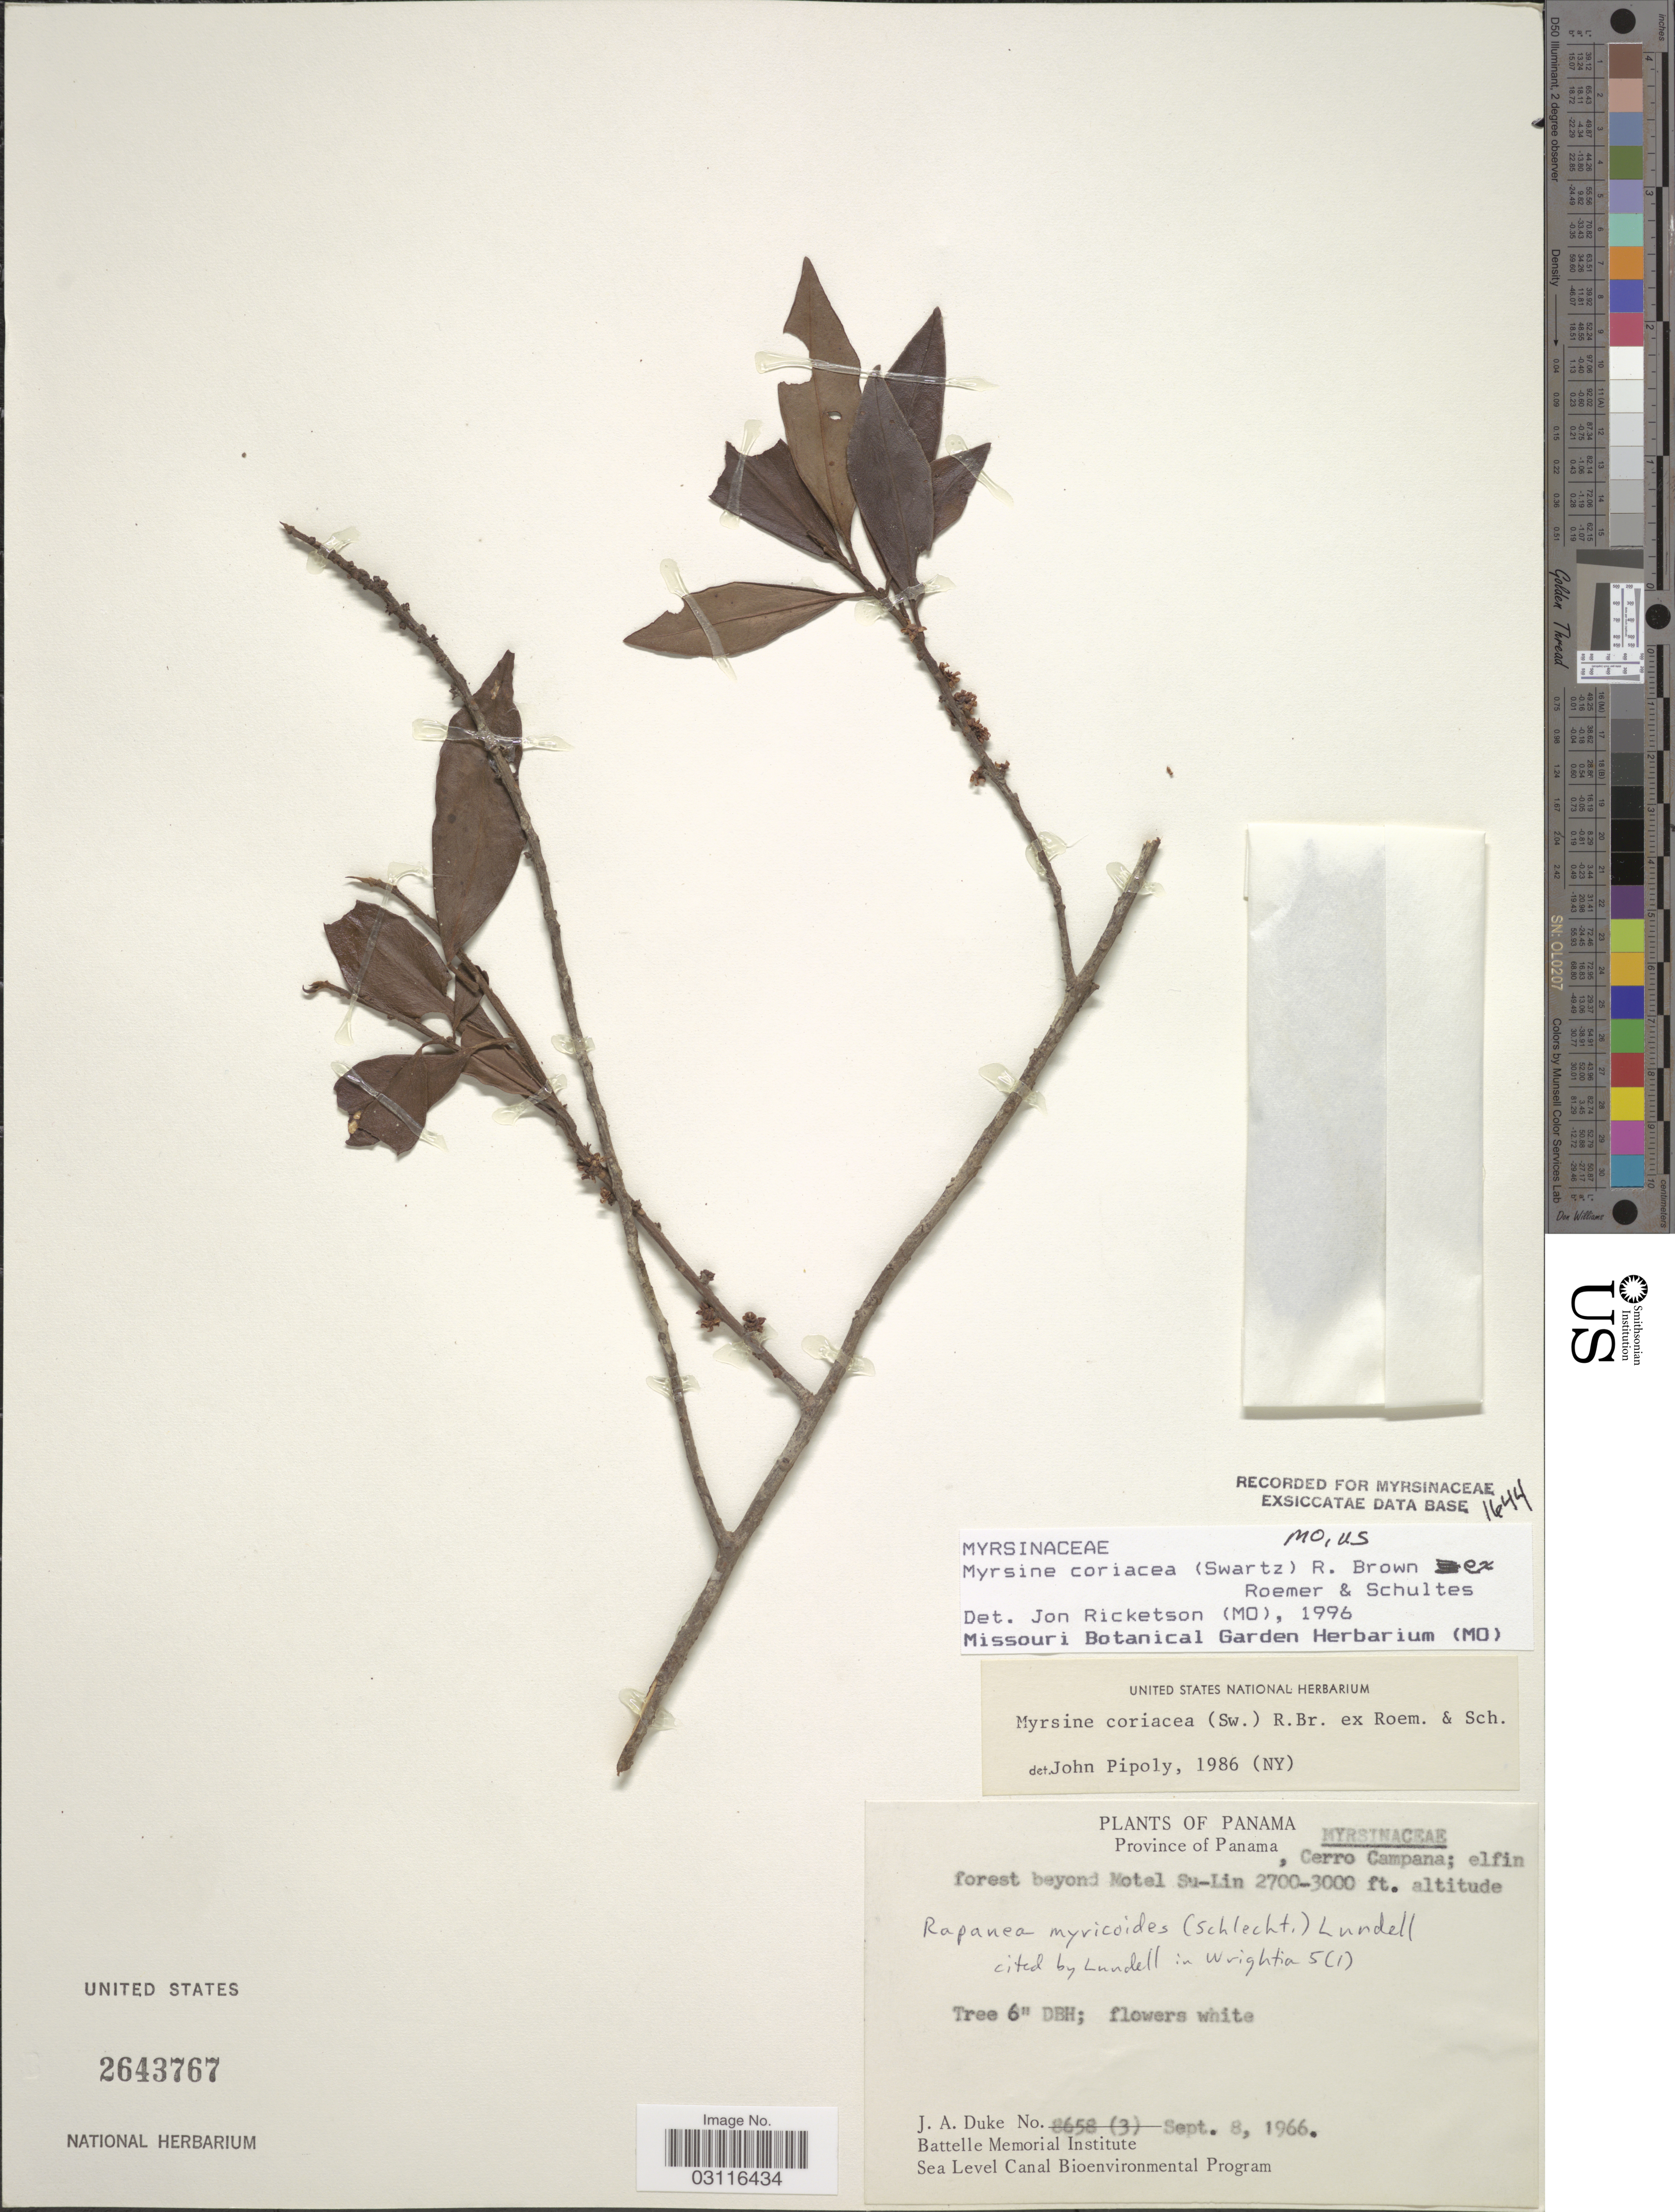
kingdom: Plantae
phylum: Tracheophyta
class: Magnoliopsida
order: Ericales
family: Primulaceae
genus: Myrsine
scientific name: Myrsine coriacea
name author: (Sw.) R. Br. ex Roem. & Schult.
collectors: J. A. Duke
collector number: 8658(3)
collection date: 1966-09-08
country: Panama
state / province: Panamá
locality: Cerro Campana; elfin forest beyond Motel Su-Lin.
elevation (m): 823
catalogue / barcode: US 2643767